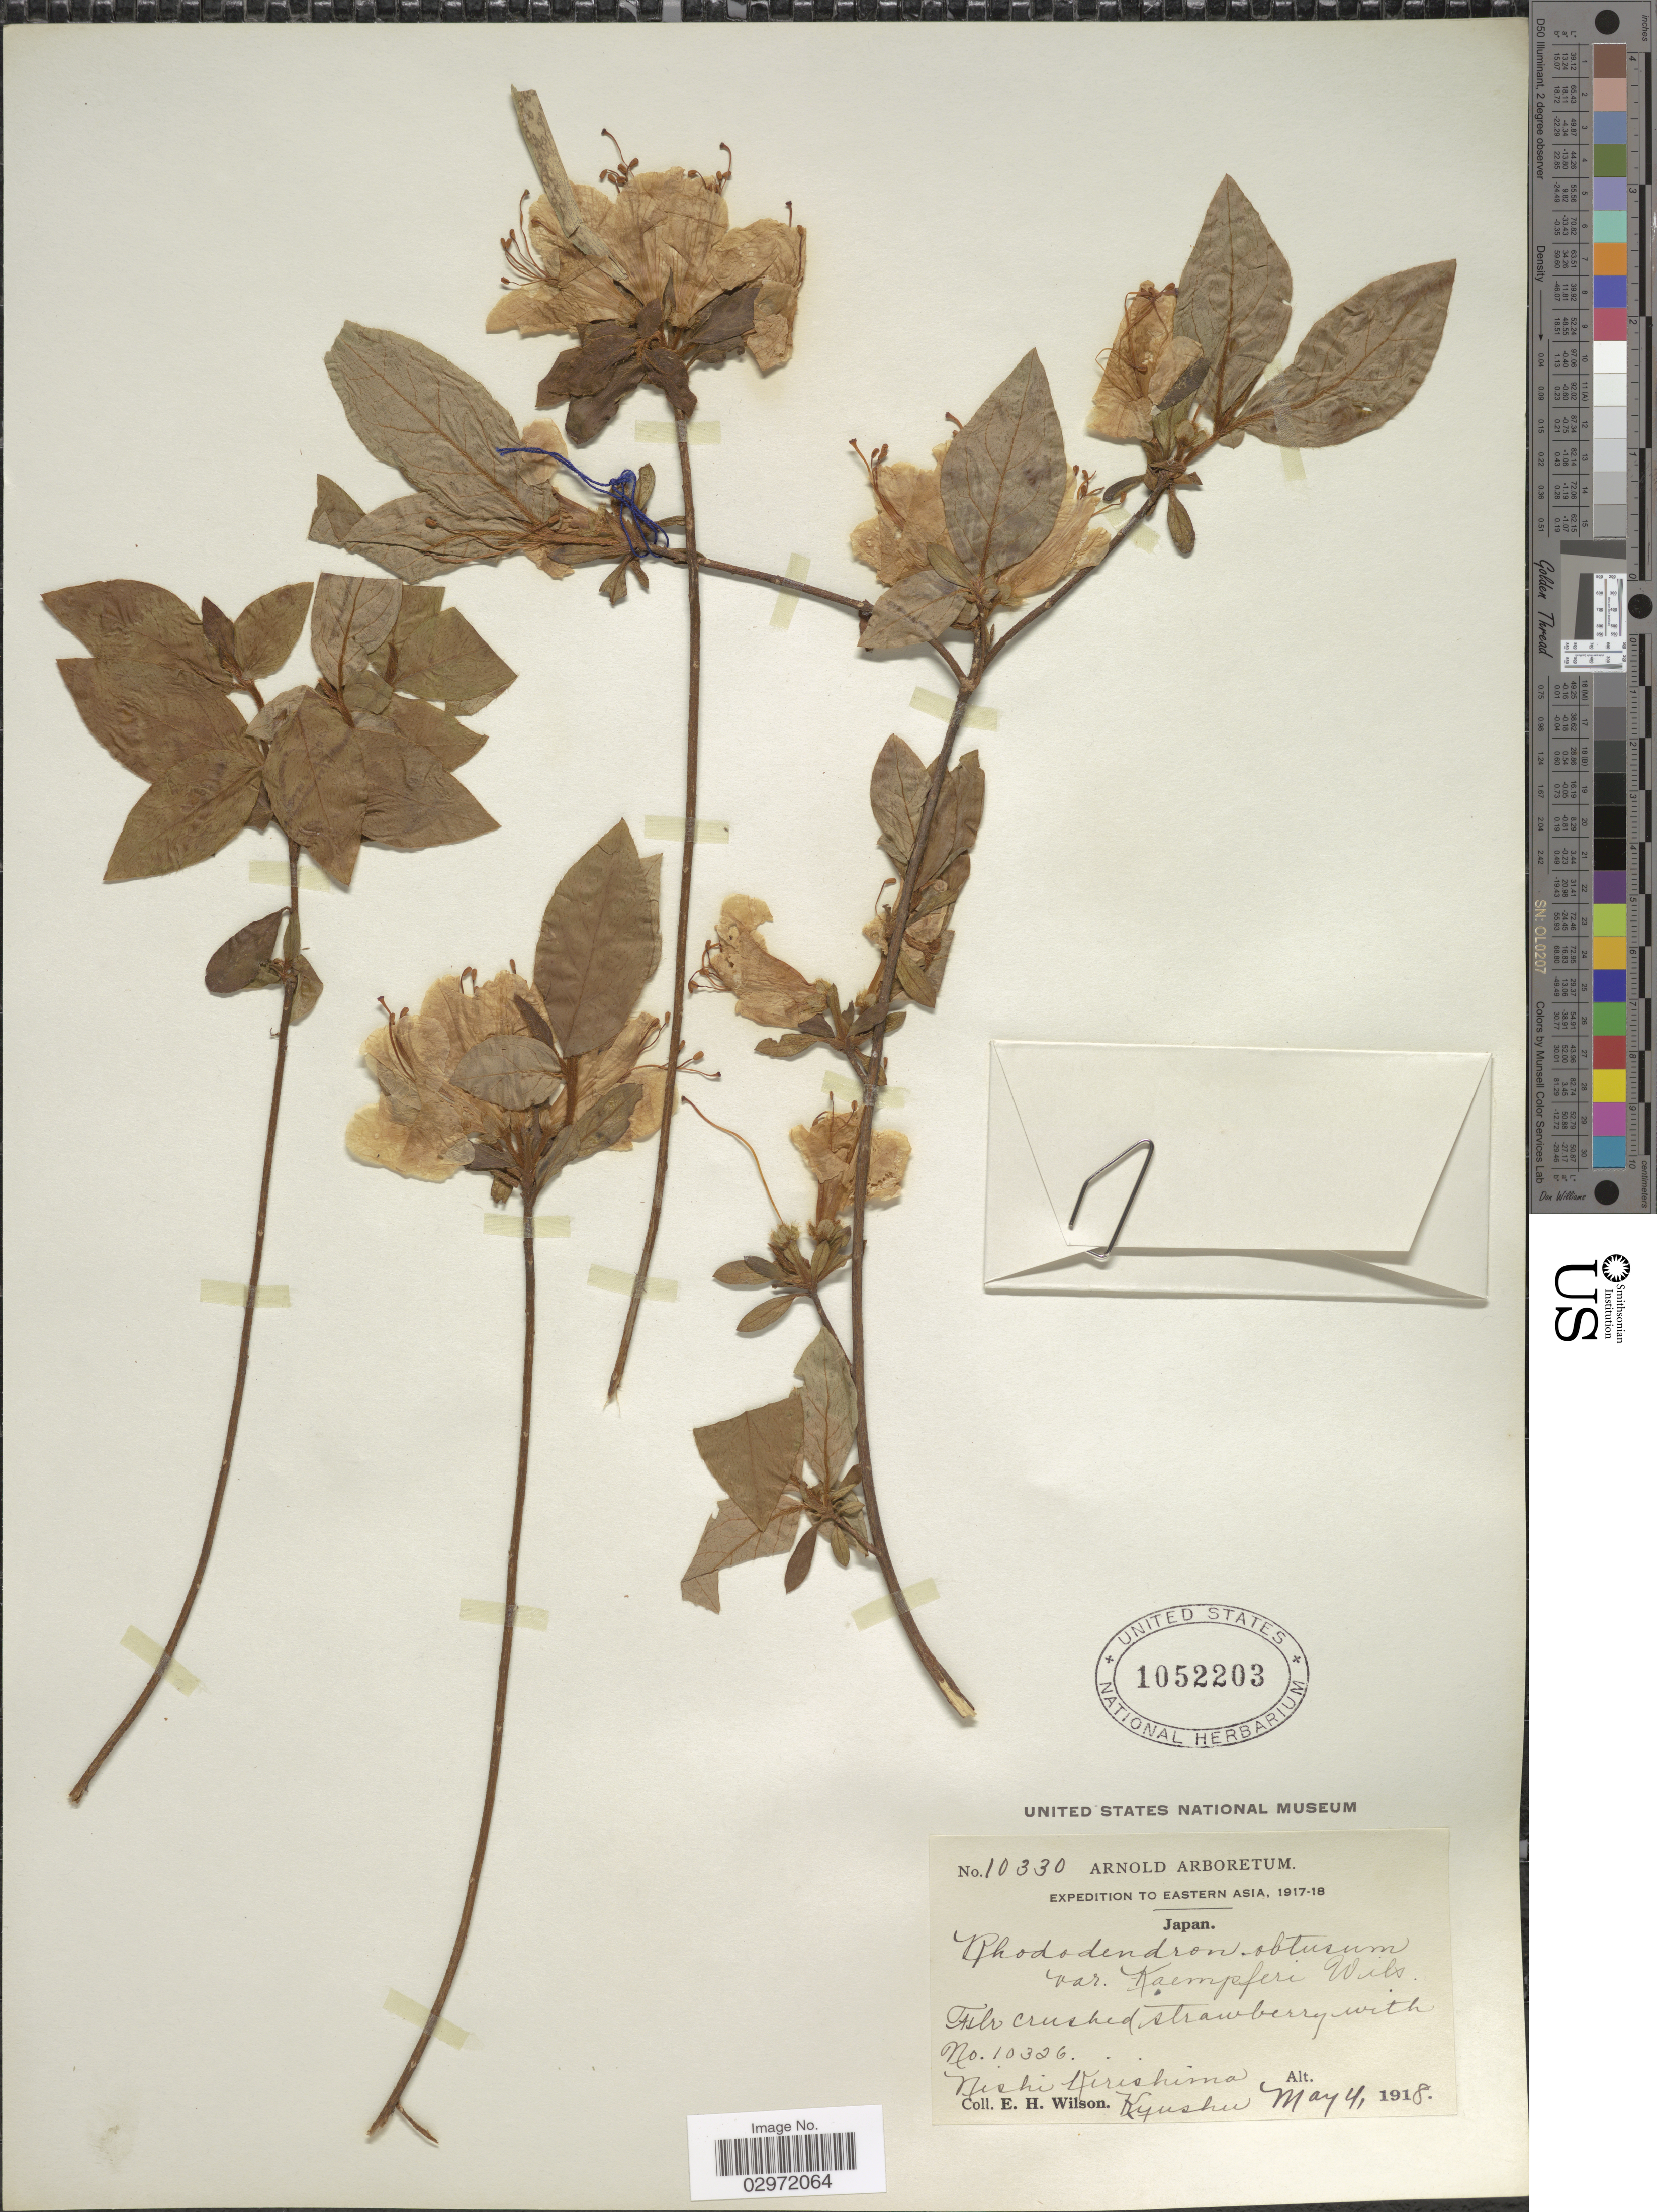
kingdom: Plantae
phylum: Tracheophyta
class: Magnoliopsida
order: Ericales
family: Ericaceae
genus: Rhododendron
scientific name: Rhododendron obtusum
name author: (Lindl.) Planch.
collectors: E. Wilson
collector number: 10330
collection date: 1918-05-04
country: Japan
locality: Eastern Asia. Nishi Kirishima, Kyushu.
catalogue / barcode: US 1052203